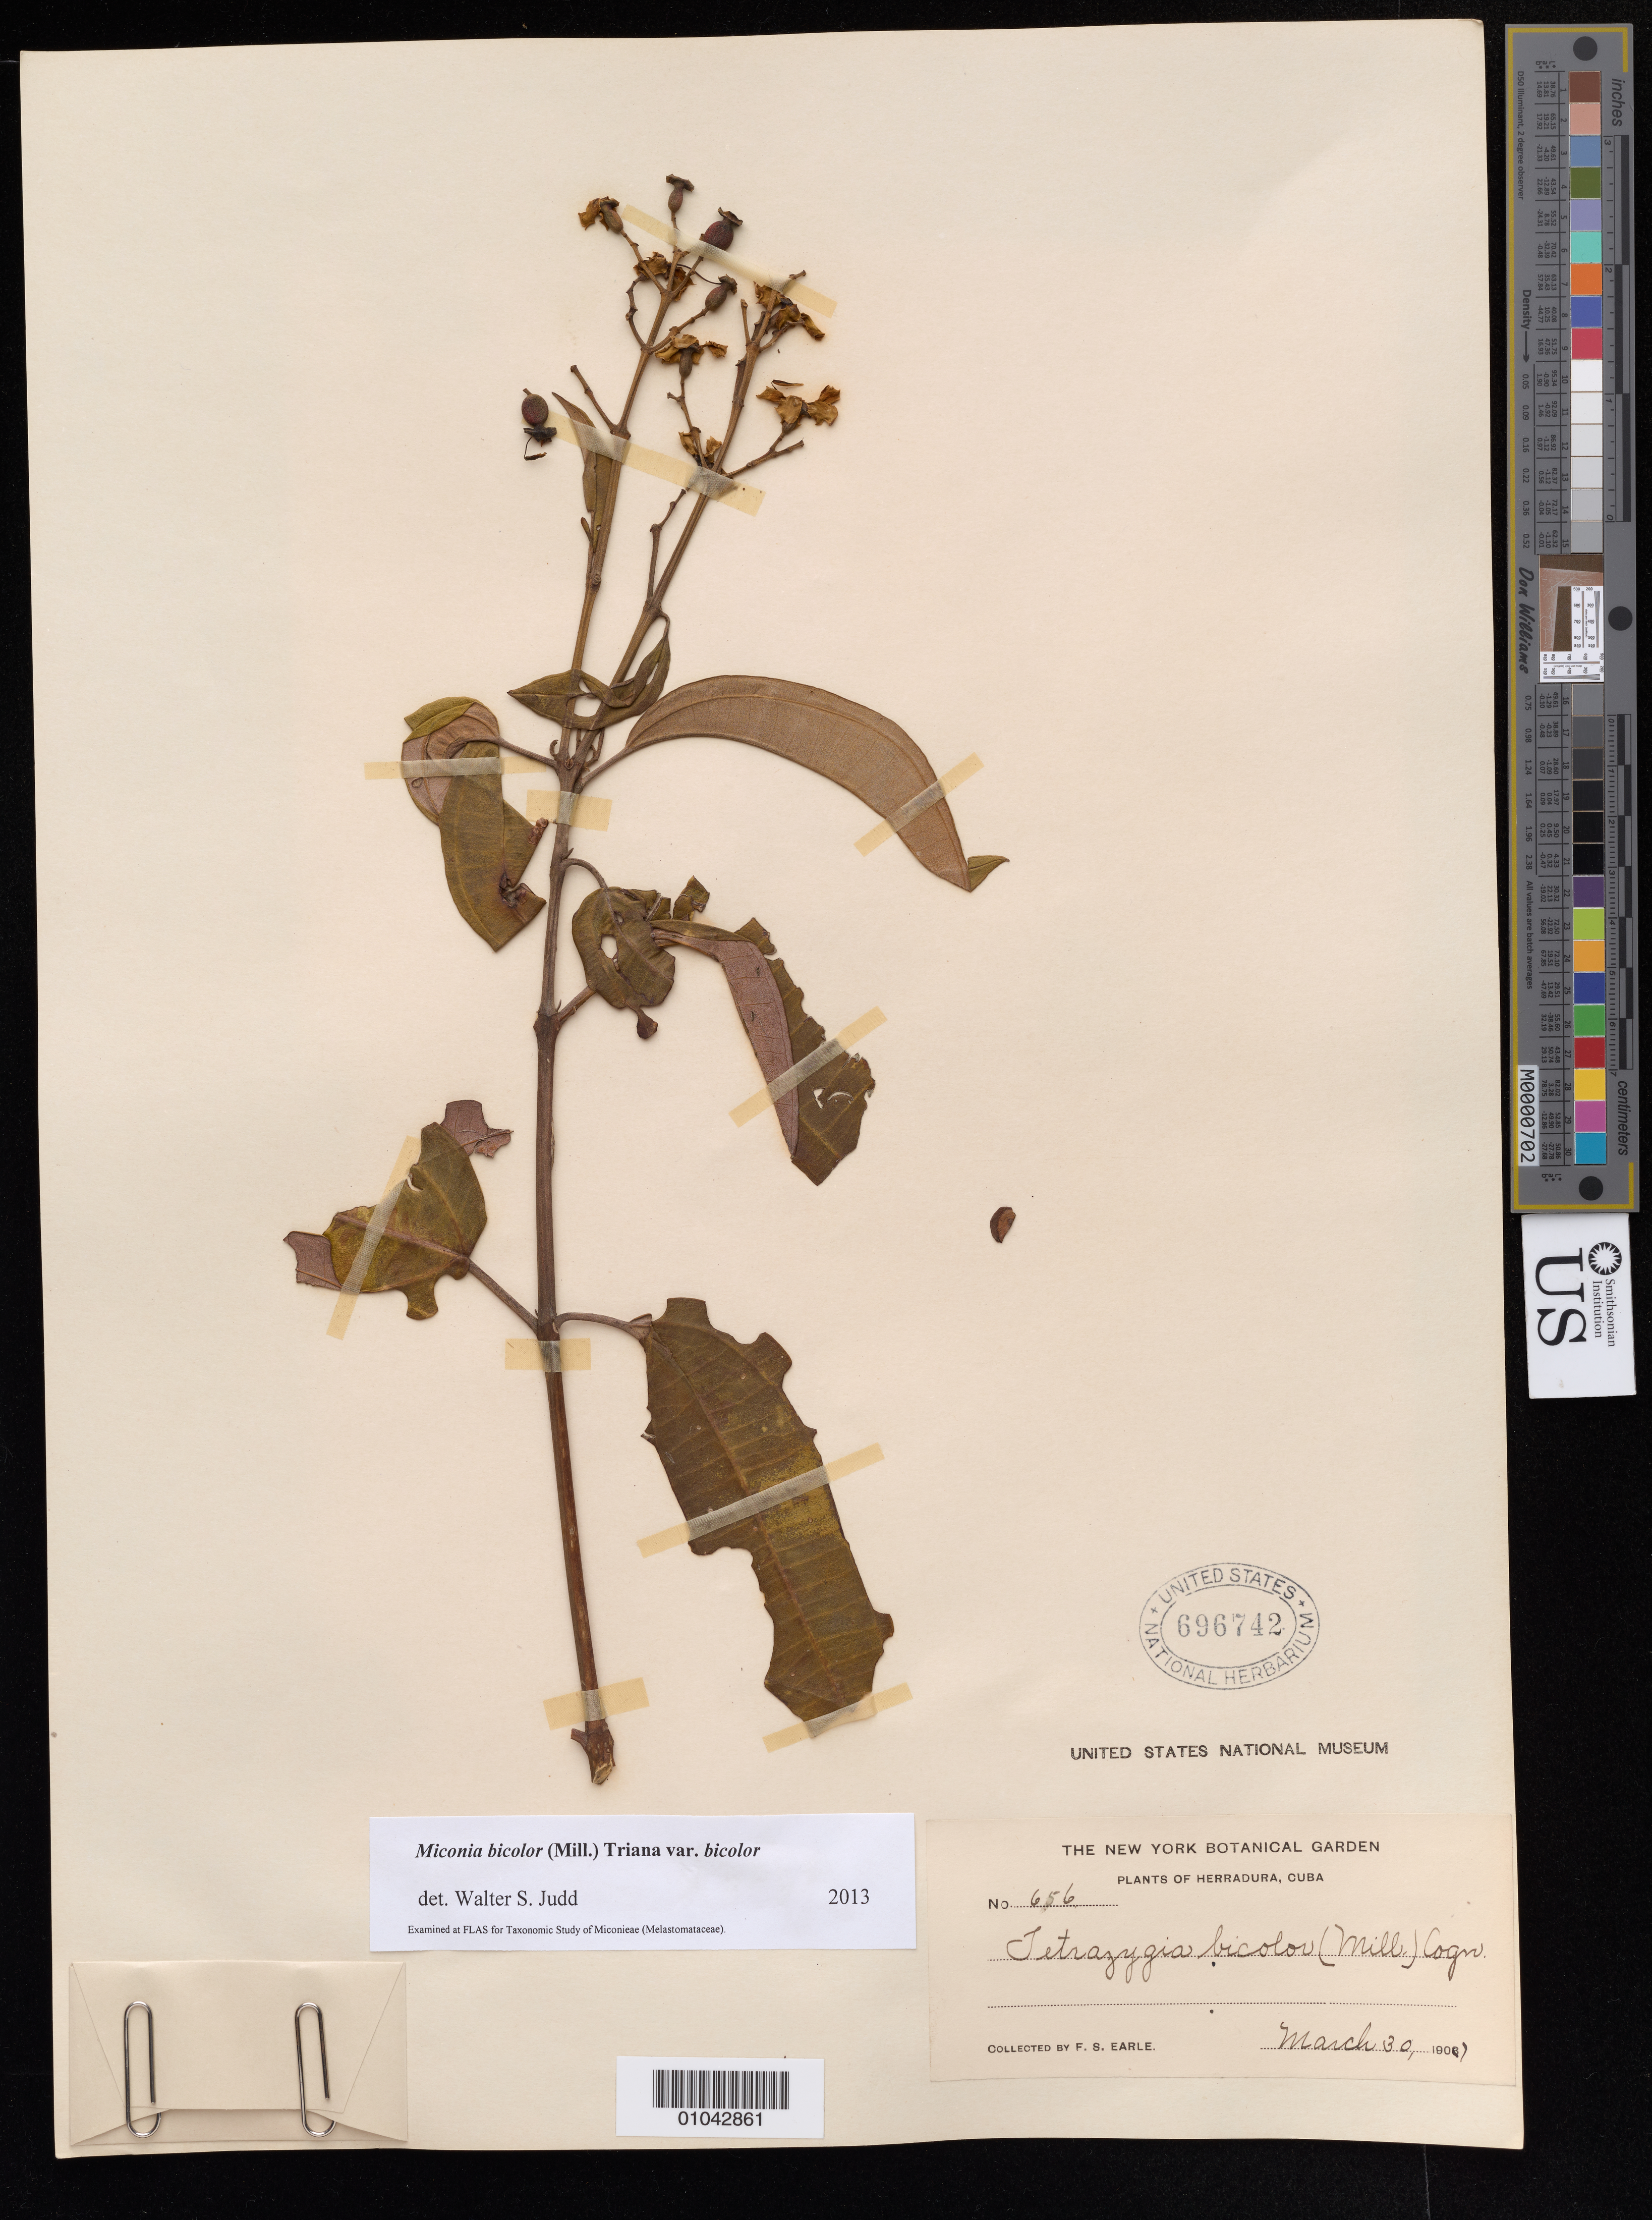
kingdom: Plantae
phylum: Tracheophyta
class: Magnoliopsida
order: Myrtales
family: Melastomataceae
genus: Miconia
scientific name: Miconia bicolor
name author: (Mill.) Triana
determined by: Judd, Walter S.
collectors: F. S. Earle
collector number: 656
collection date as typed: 30 Mar 1907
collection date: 1907-03-30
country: Cuba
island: Cuba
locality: Herradura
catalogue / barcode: US 696742